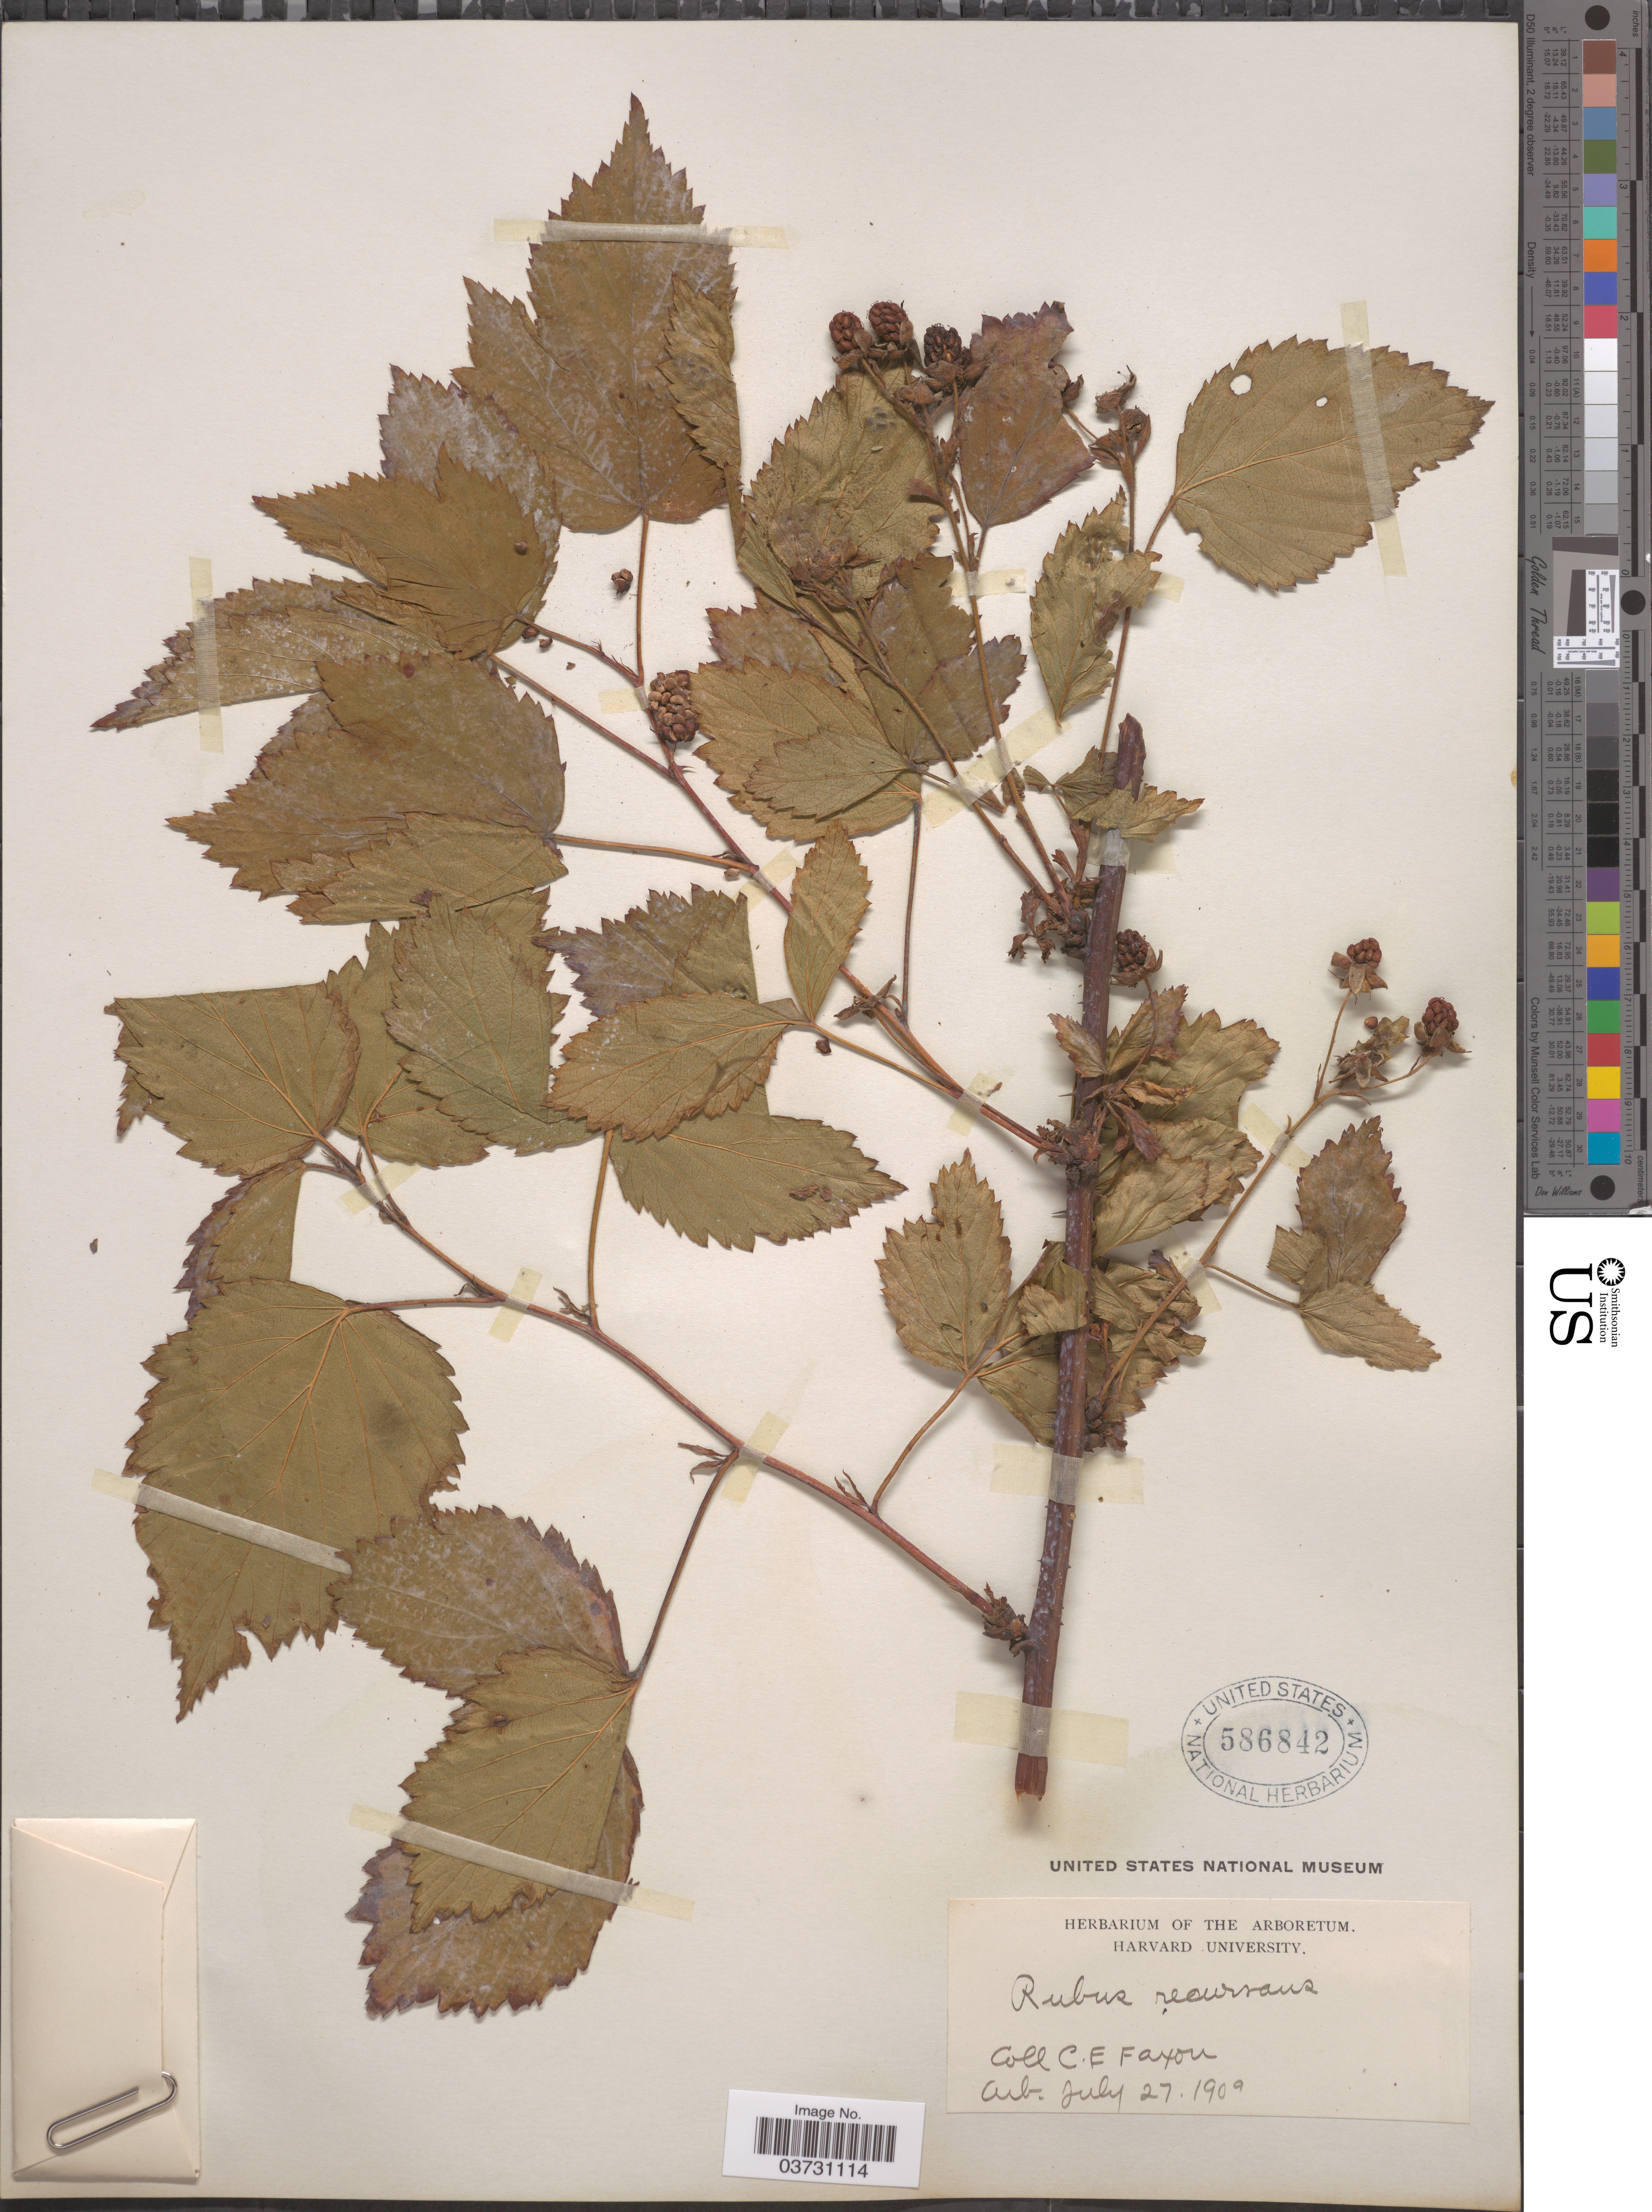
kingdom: Plantae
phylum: Tracheophyta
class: Magnoliopsida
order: Rosales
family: Rosaceae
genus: Rubus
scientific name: Rubus recurvans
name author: Blanch.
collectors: C. Faxon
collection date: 1909-07-27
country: United States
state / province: Massachusetts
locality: Arb.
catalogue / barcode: US 586842